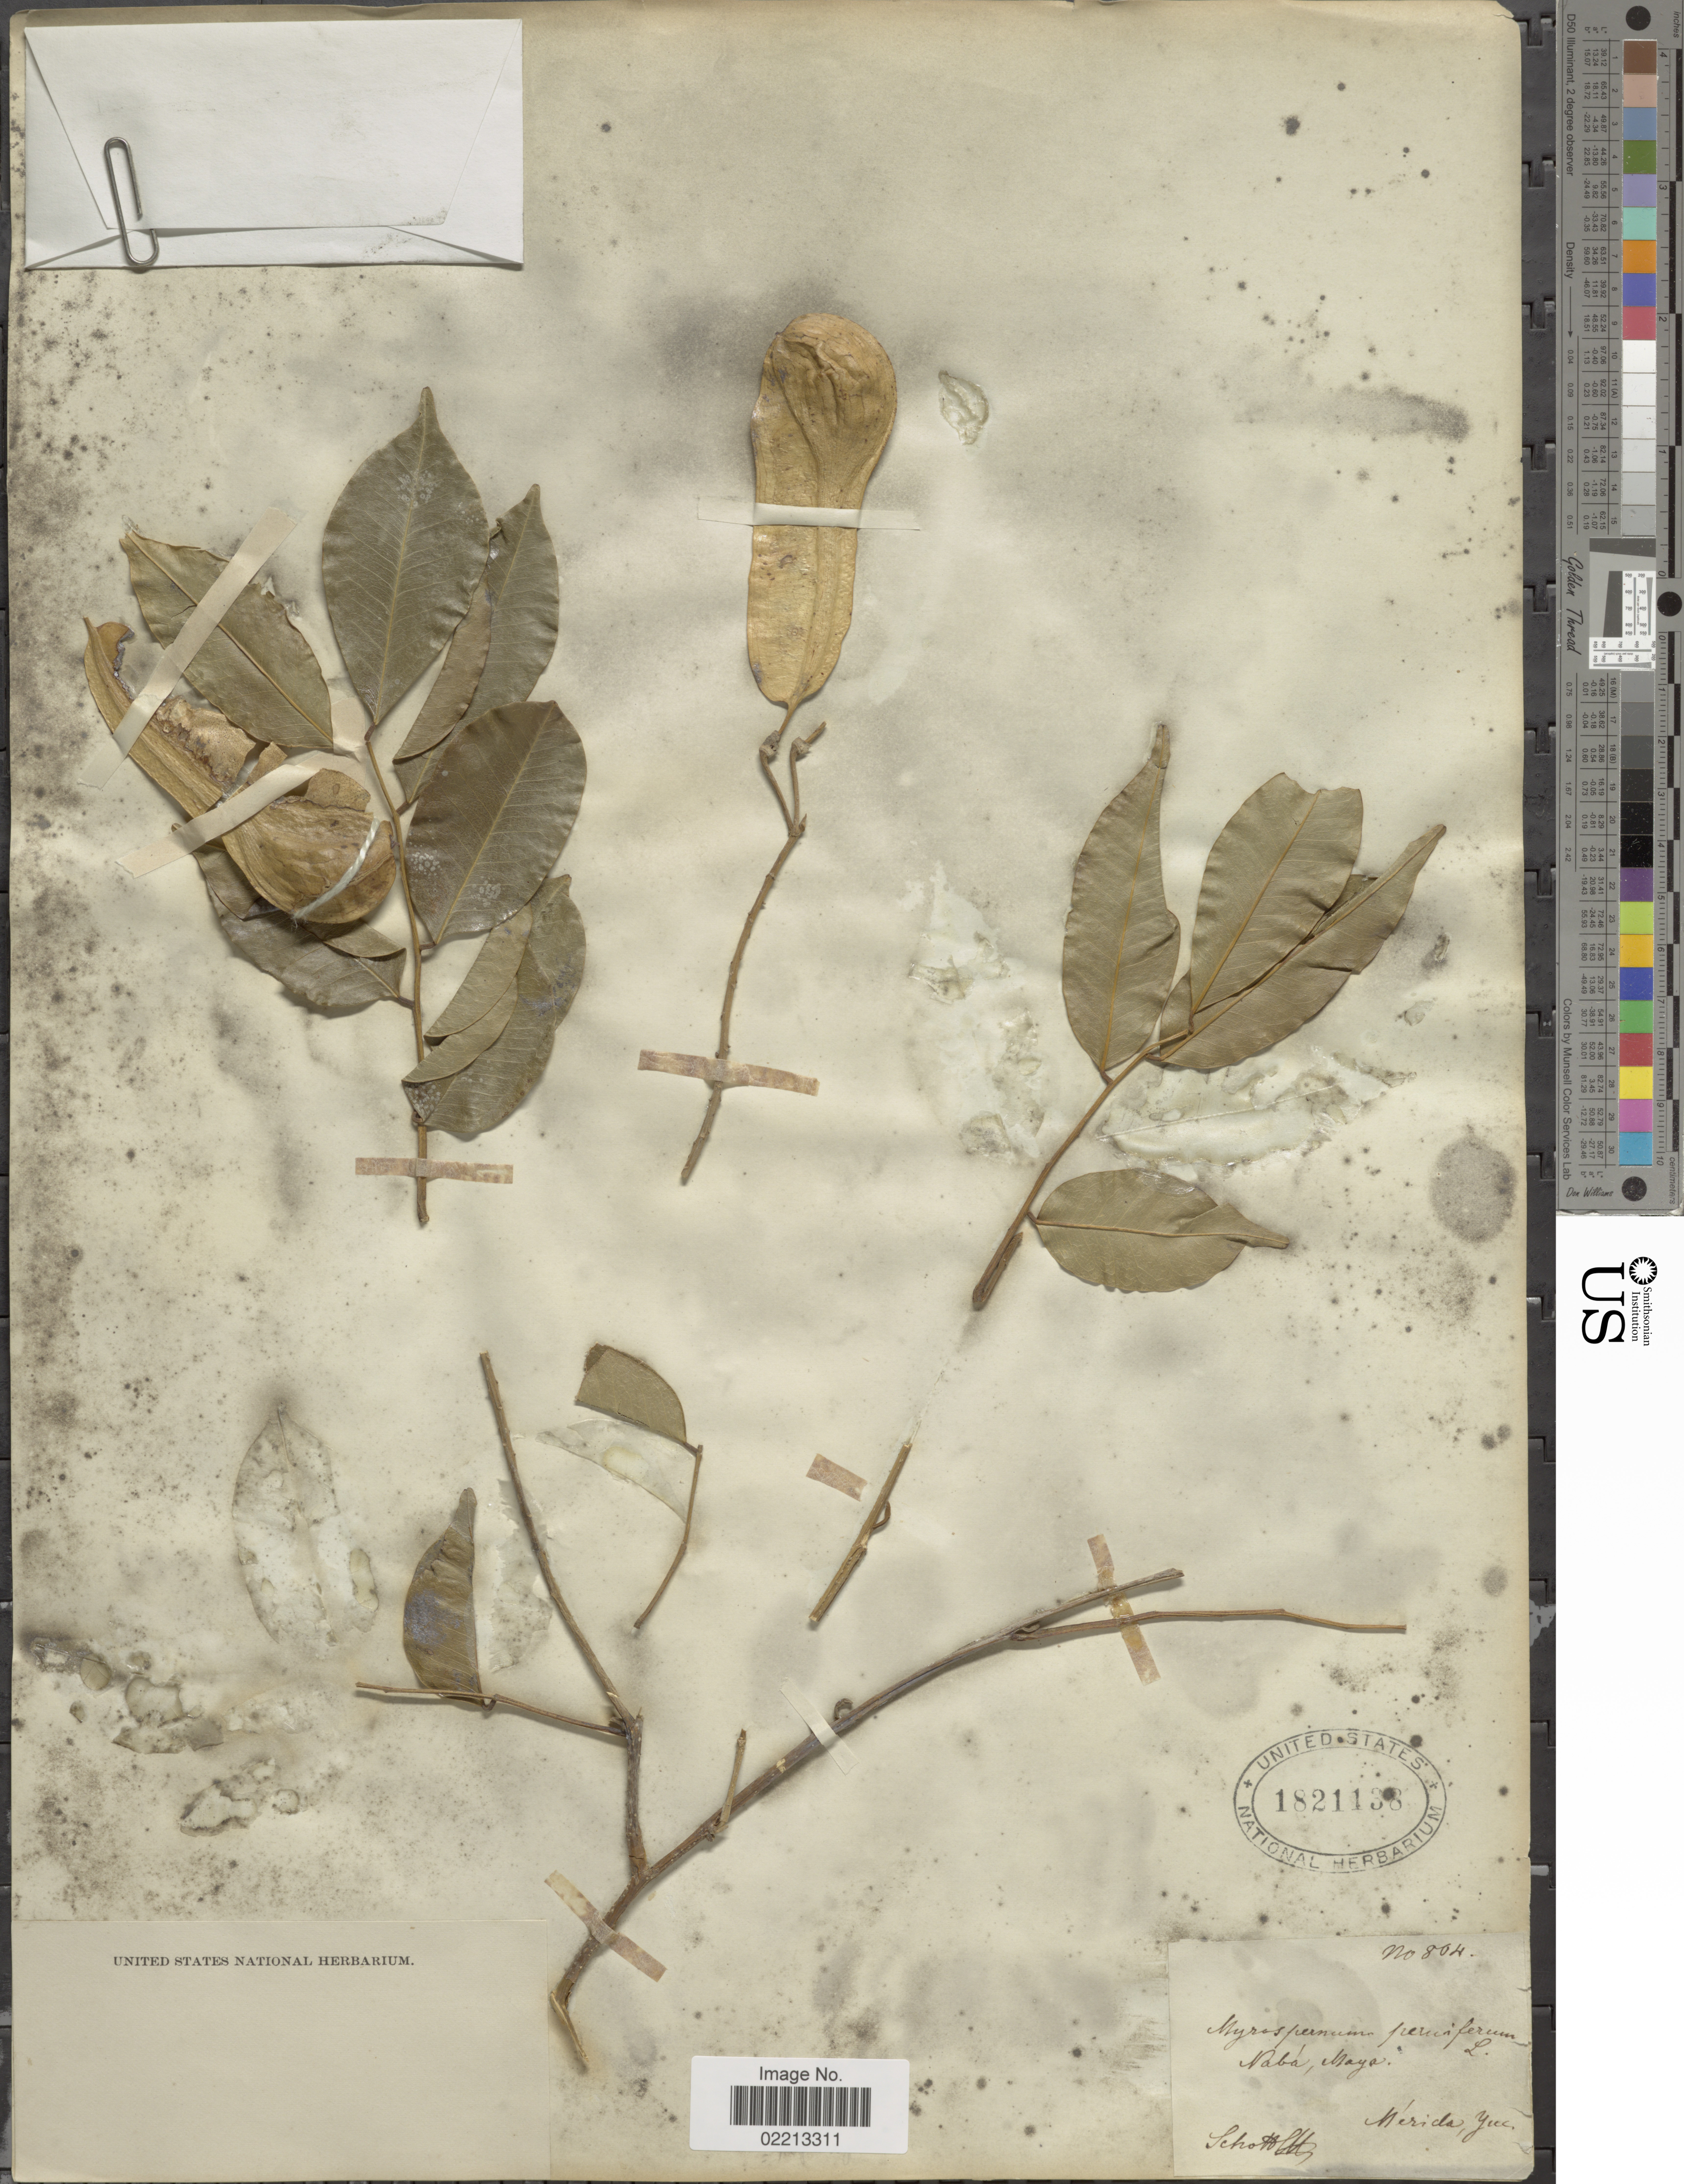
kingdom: Plantae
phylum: Tracheophyta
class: Magnoliopsida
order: Fabales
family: Fabaceae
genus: Myroxylon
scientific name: Myroxylon balsamum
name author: (L.) Harms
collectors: M. Schott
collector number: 804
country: Venezuela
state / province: Mérida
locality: Yuc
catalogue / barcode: US 1821138